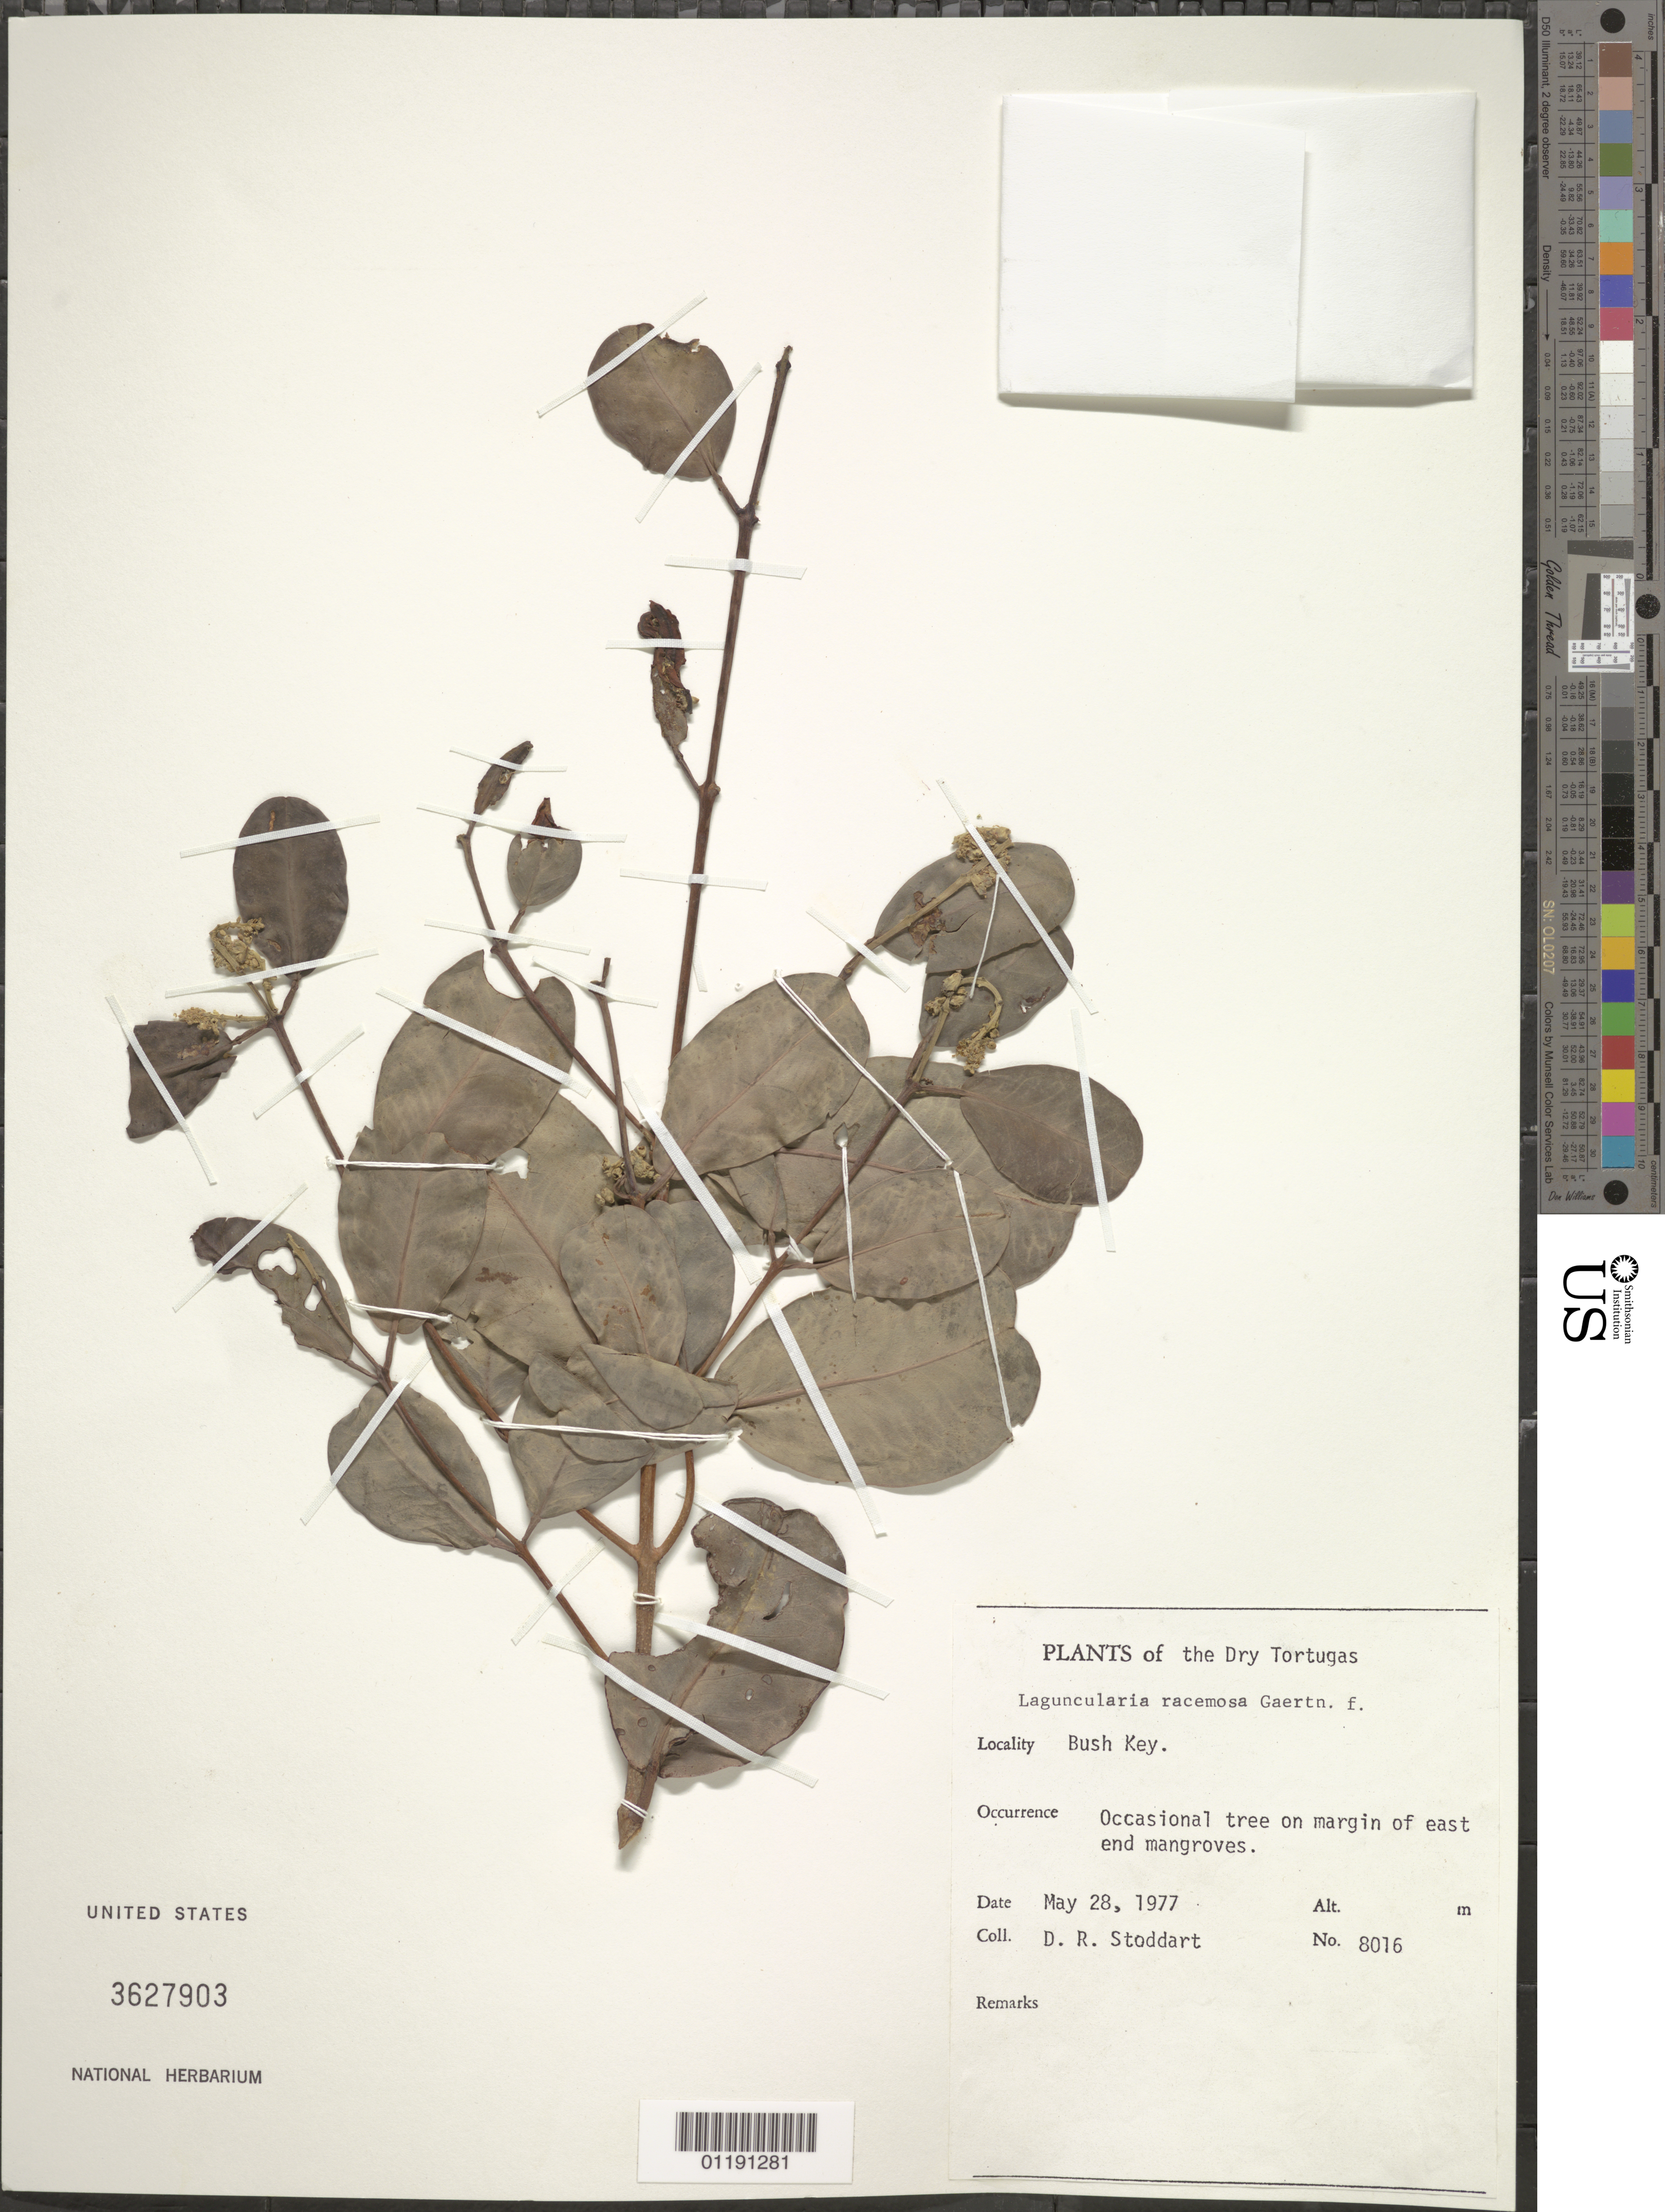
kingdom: Plantae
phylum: Tracheophyta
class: Magnoliopsida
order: Myrtales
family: Combretaceae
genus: Laguncularia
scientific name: Laguncularia racemosa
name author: (L.) C.F. Gaertn.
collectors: D. R. Stoddart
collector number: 8016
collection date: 1977-05-28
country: United States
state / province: Florida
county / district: Monroe County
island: Bush Key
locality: On margin of E end mangroves.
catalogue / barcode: US 3627903